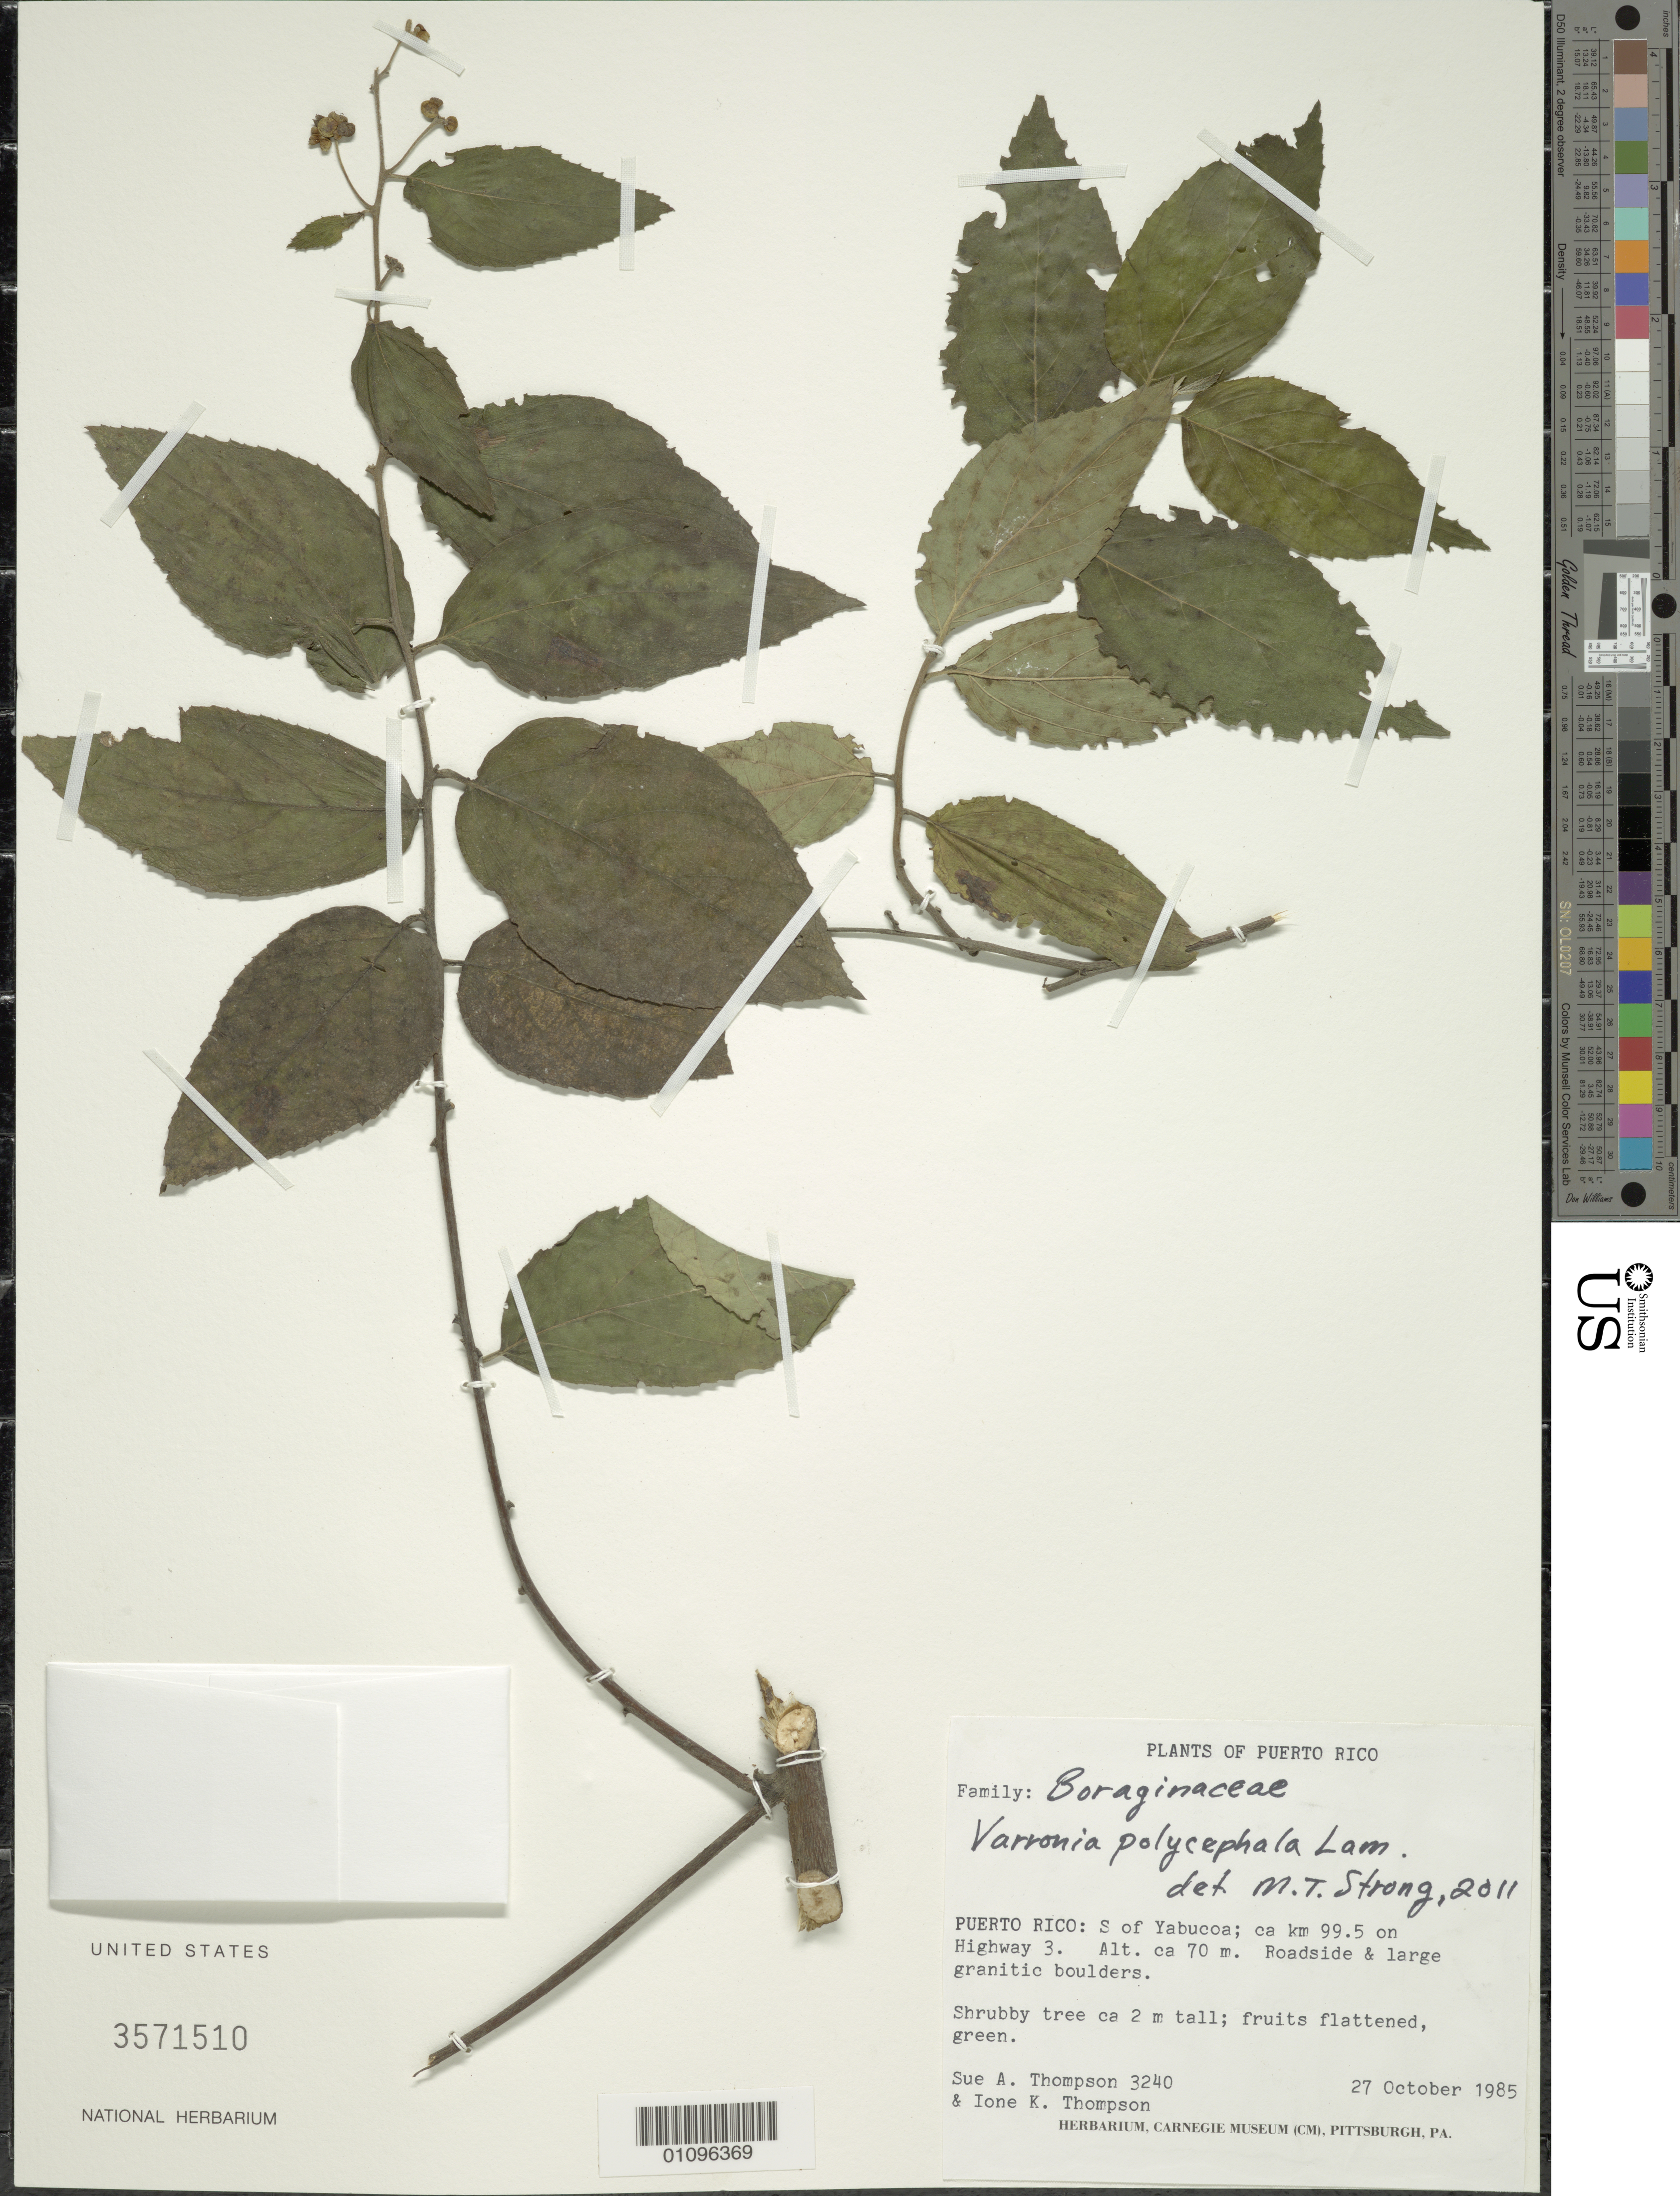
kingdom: Plantae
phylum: Tracheophyta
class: Magnoliopsida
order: Boraginales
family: Cordiaceae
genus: Varronia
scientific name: Varronia polycephala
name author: Lam.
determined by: Strong, M. T., (US), Smithsonian Institution - National Museum of Natural History (UNITED STATES)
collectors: S. A. Thompson & I. Thompson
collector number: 3240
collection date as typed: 27 Oct 1985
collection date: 1985-10-27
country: Puerto Rico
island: Puerto Rico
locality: Yabucoa, S of; about km 99.5 on Highway 3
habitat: Roadside and large granitic boulders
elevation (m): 70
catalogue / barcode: US 3571510